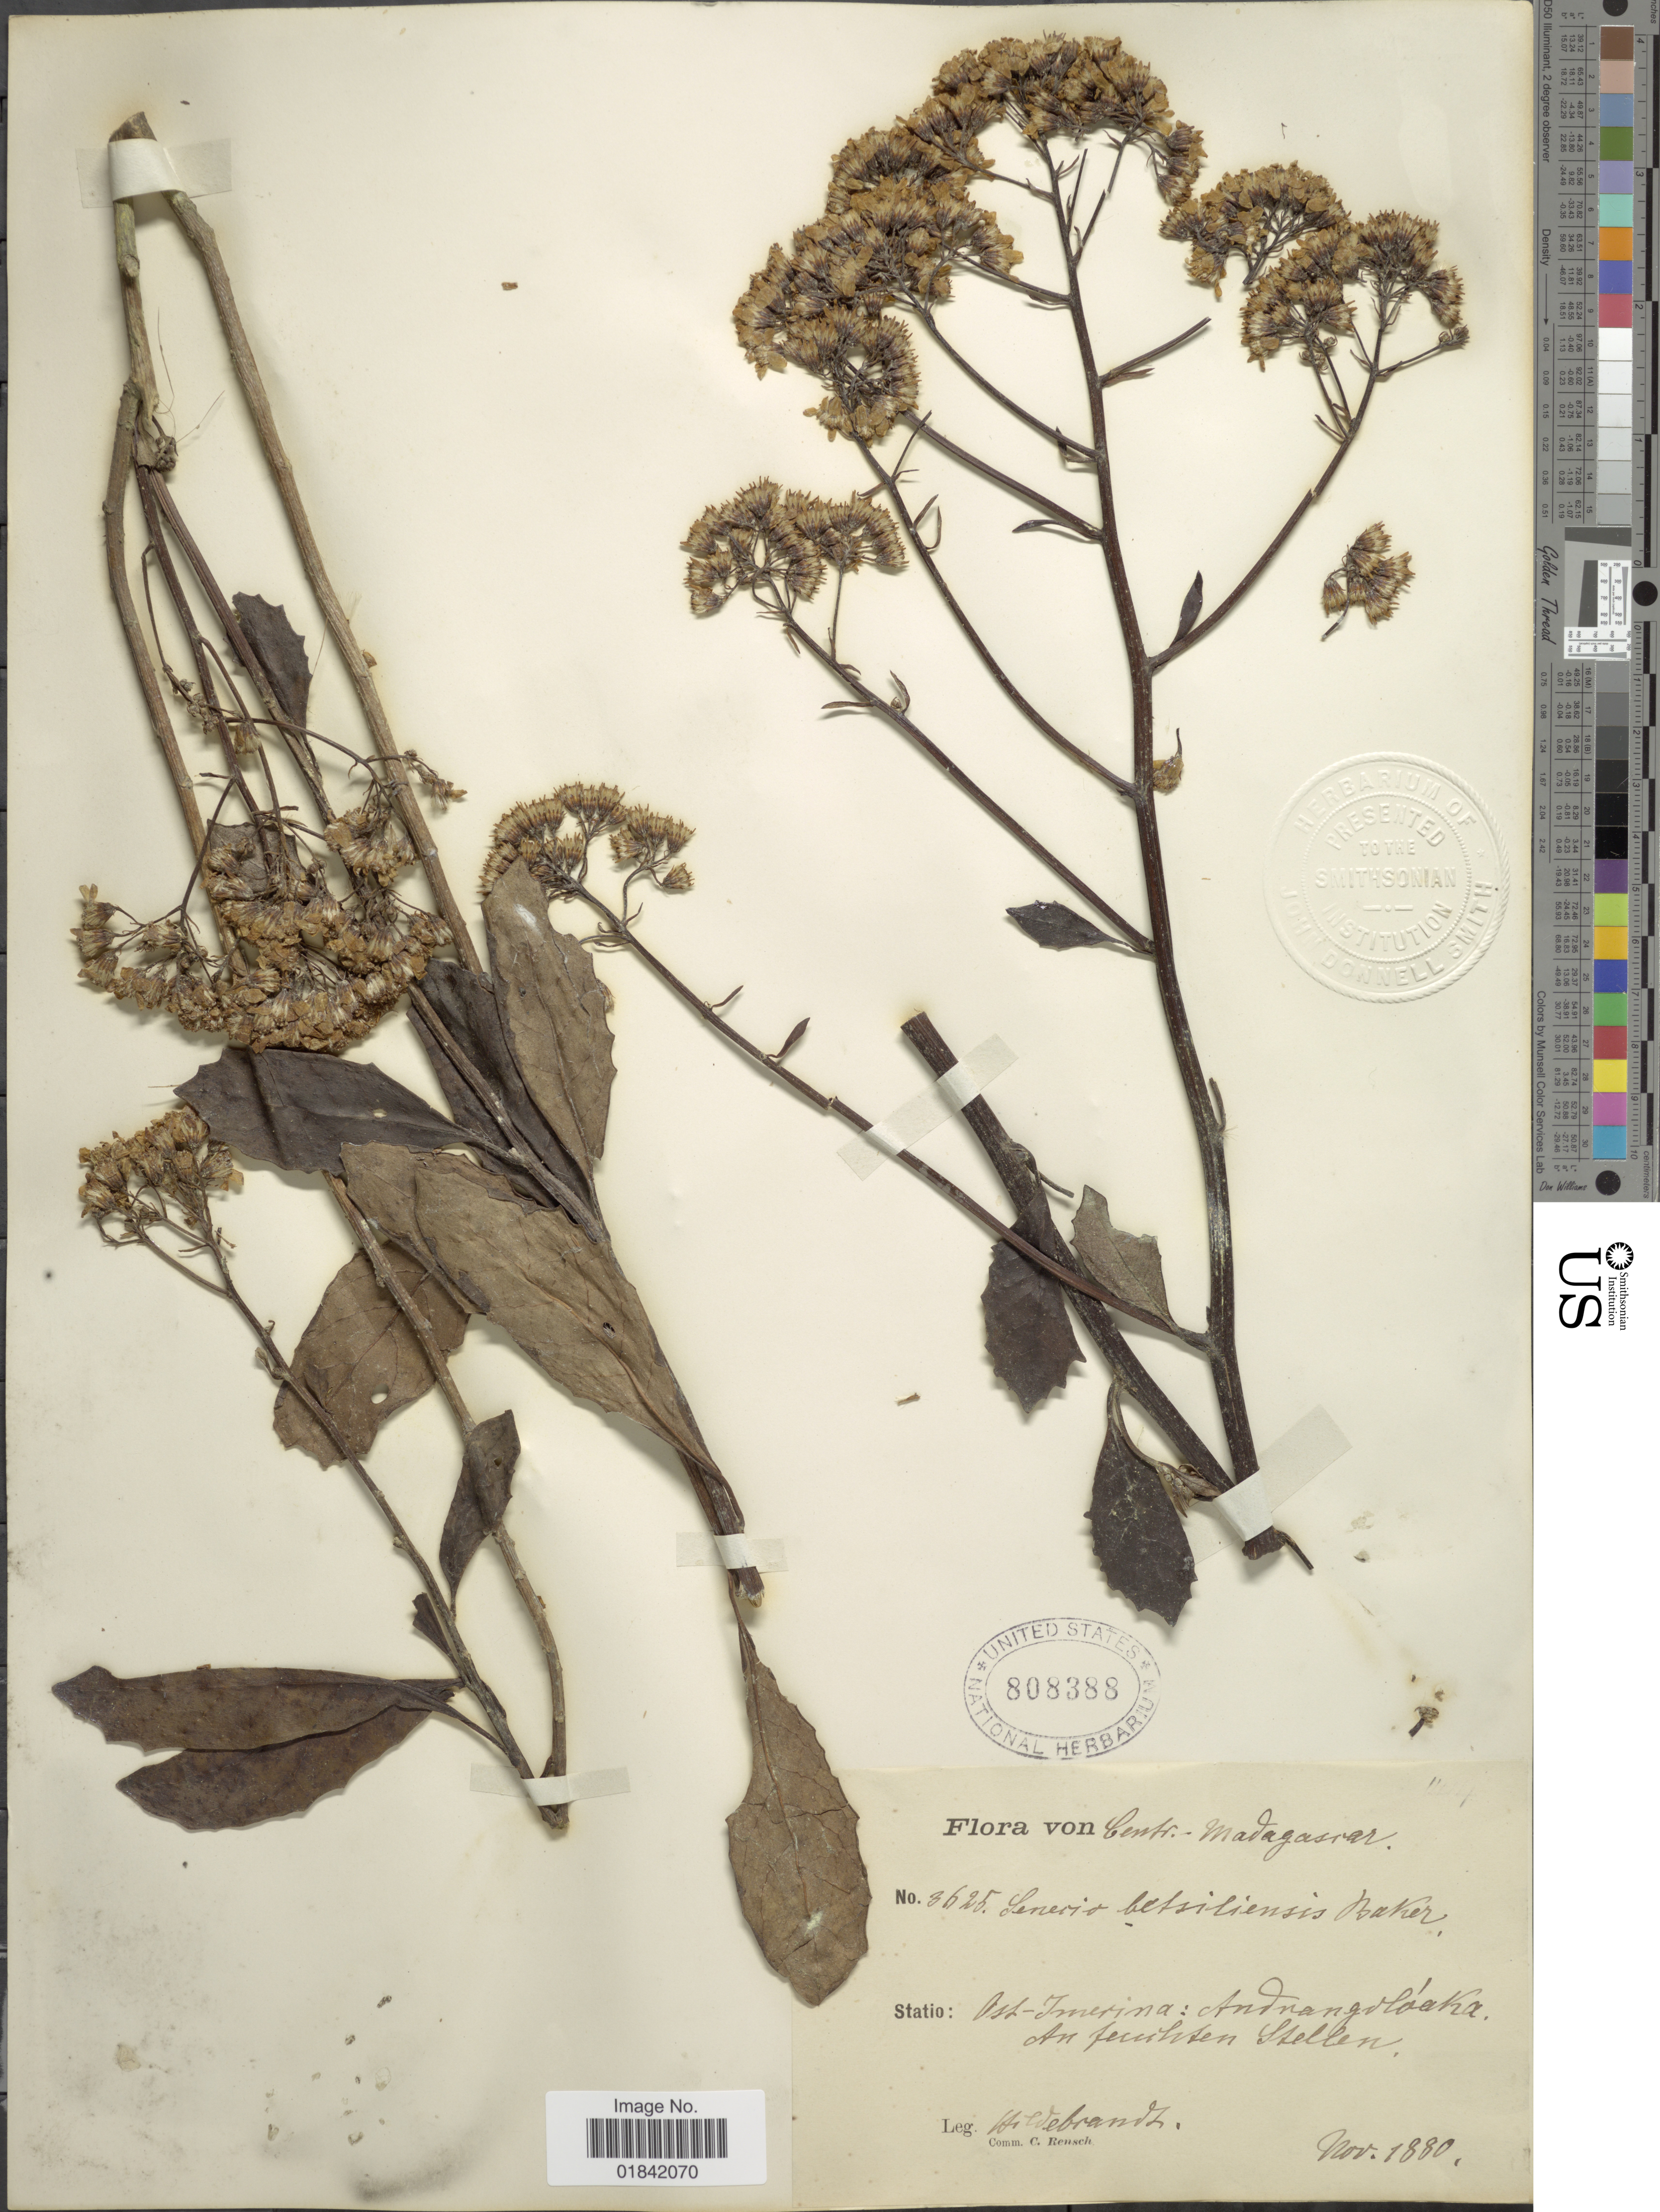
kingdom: Plantae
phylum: Tracheophyta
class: Magnoliopsida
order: Asterales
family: Asteraceae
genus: Senecio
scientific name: Senecio betsiliensis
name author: Baker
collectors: J. Hildebrandt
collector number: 3625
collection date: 1880-11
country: Madagascar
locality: Centr.- Madagascar, Ost-Imerina:Andrangoloka, an feuchten Stellen.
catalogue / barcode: US 808388